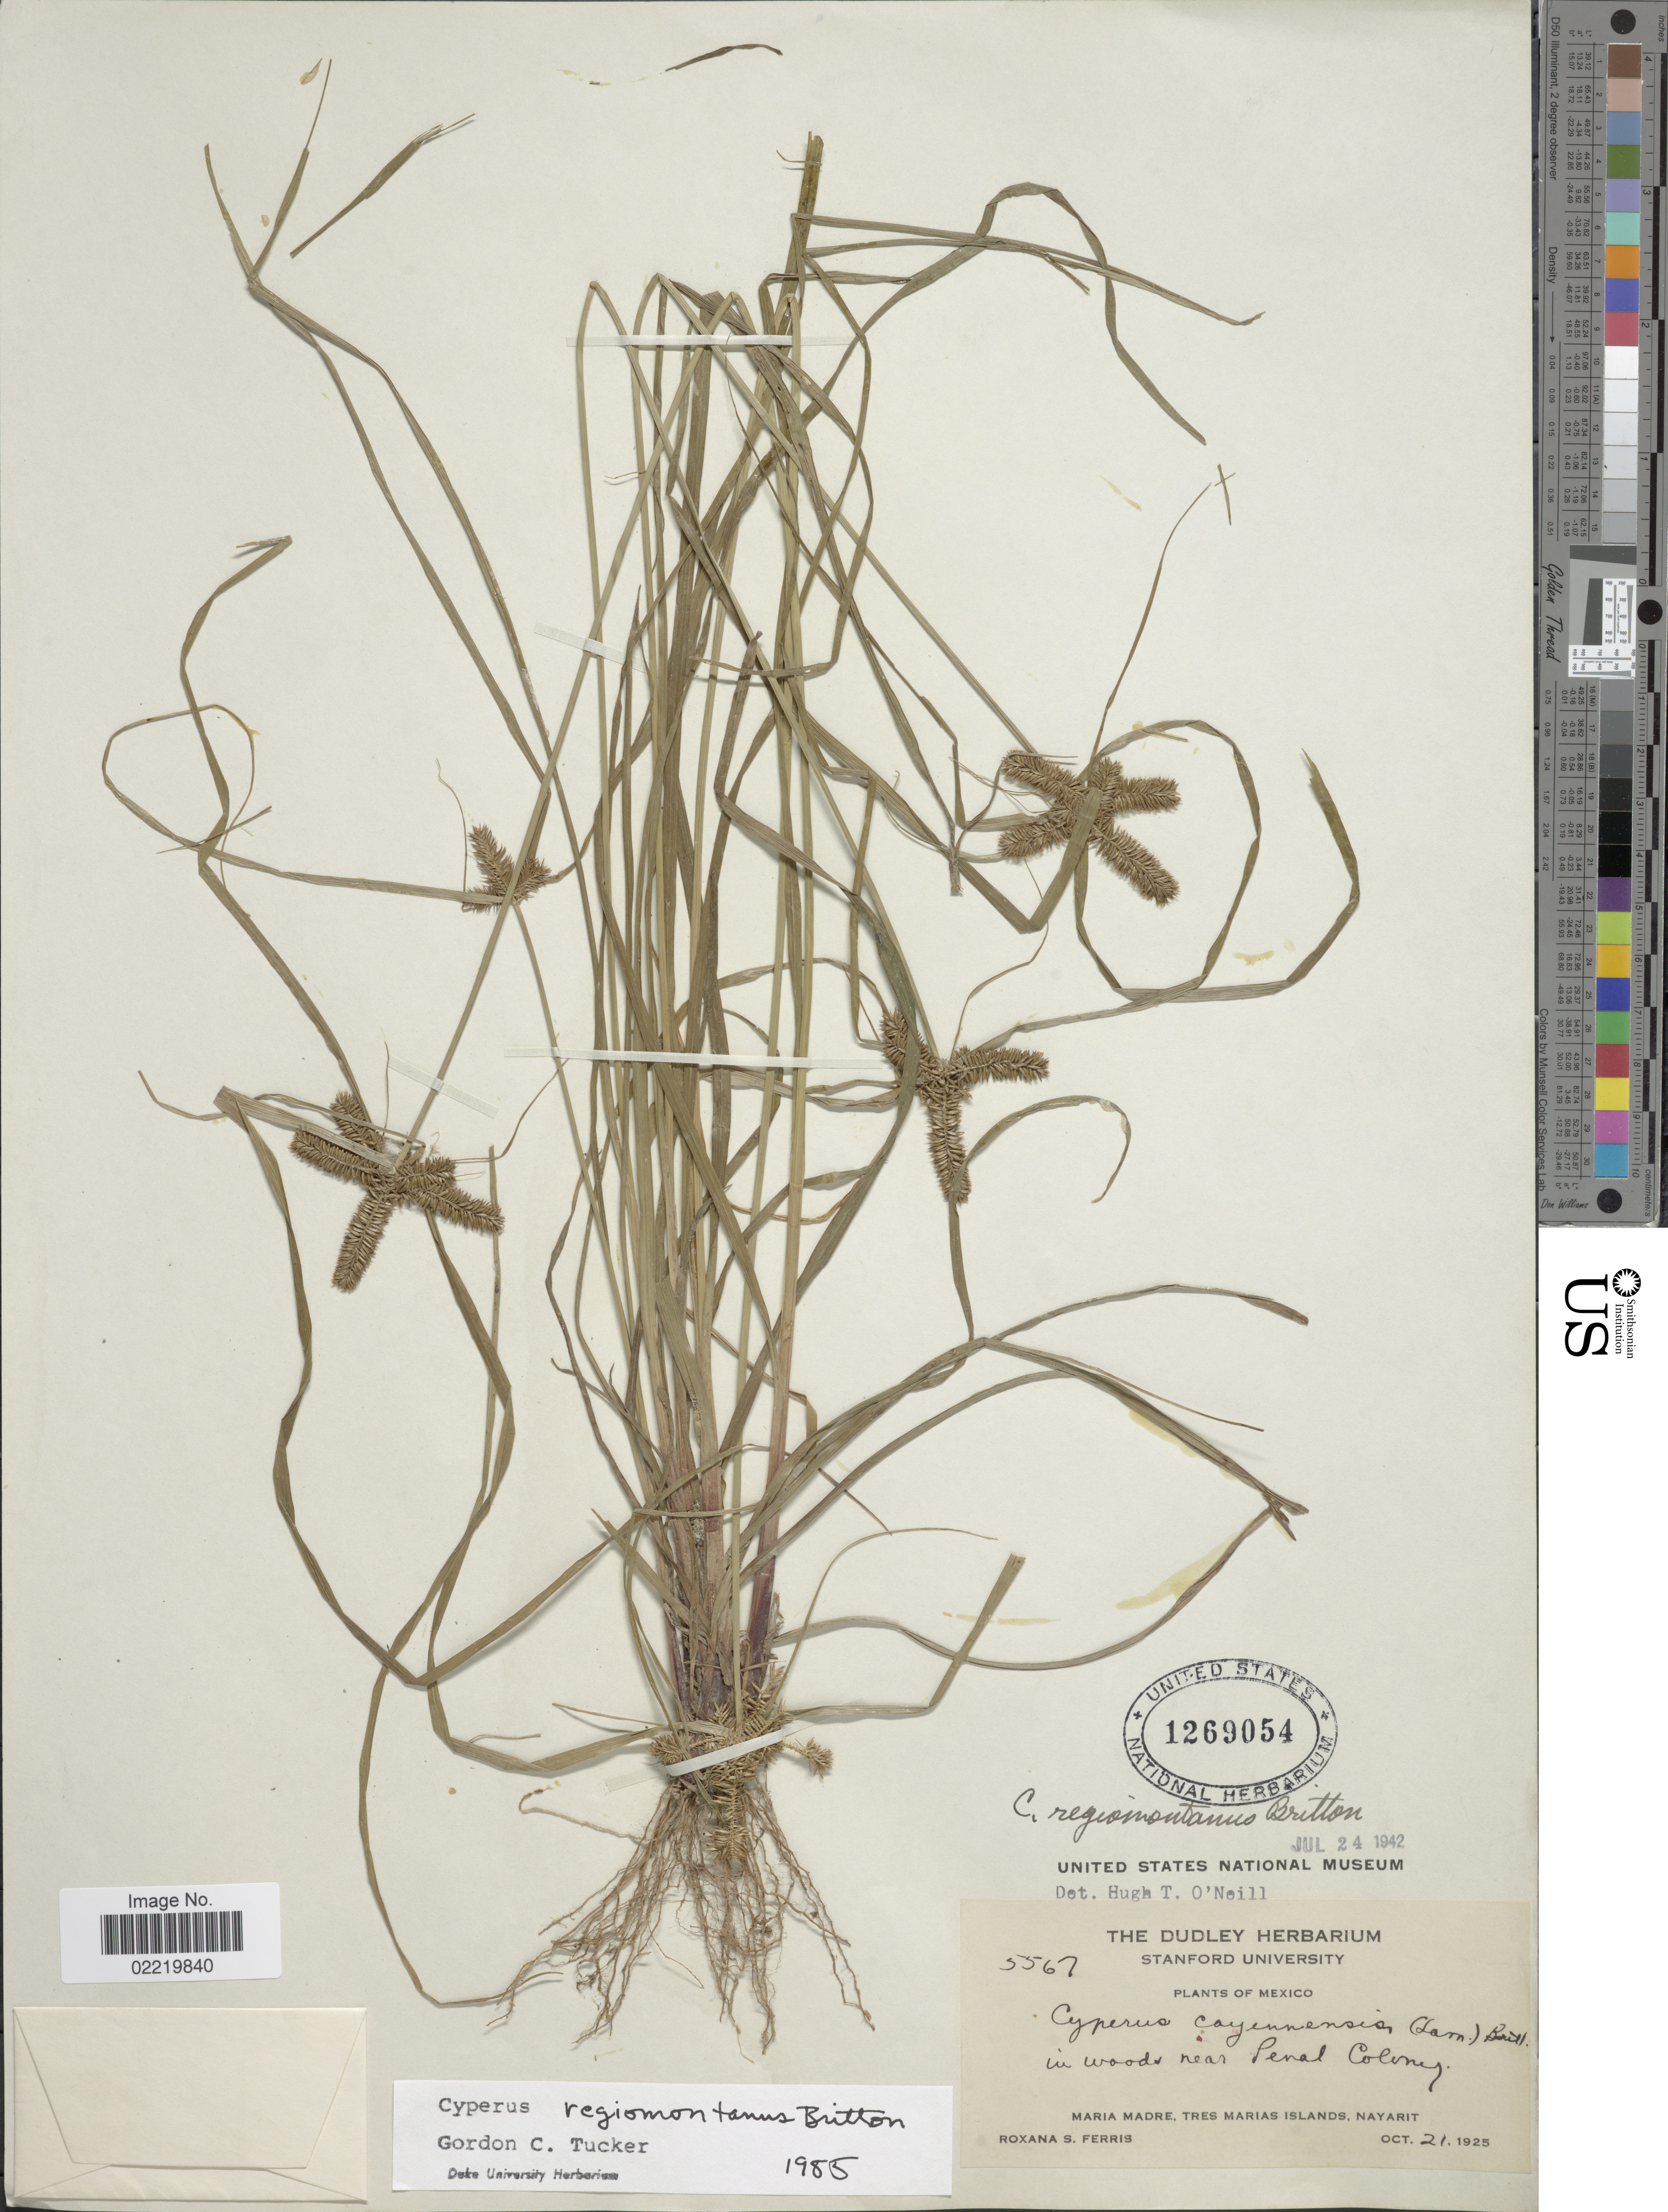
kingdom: Plantae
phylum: Tracheophyta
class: Liliopsida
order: Poales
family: Cyperaceae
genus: Cyperus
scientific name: Cyperus regiomontanus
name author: Britton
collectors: R. S. Ferris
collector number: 5567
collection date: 1925-10-21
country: Mexico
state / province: Nayarit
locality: In woods near Penal Colony, Maria Madre, Tres Marias Islands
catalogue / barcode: US 1269054